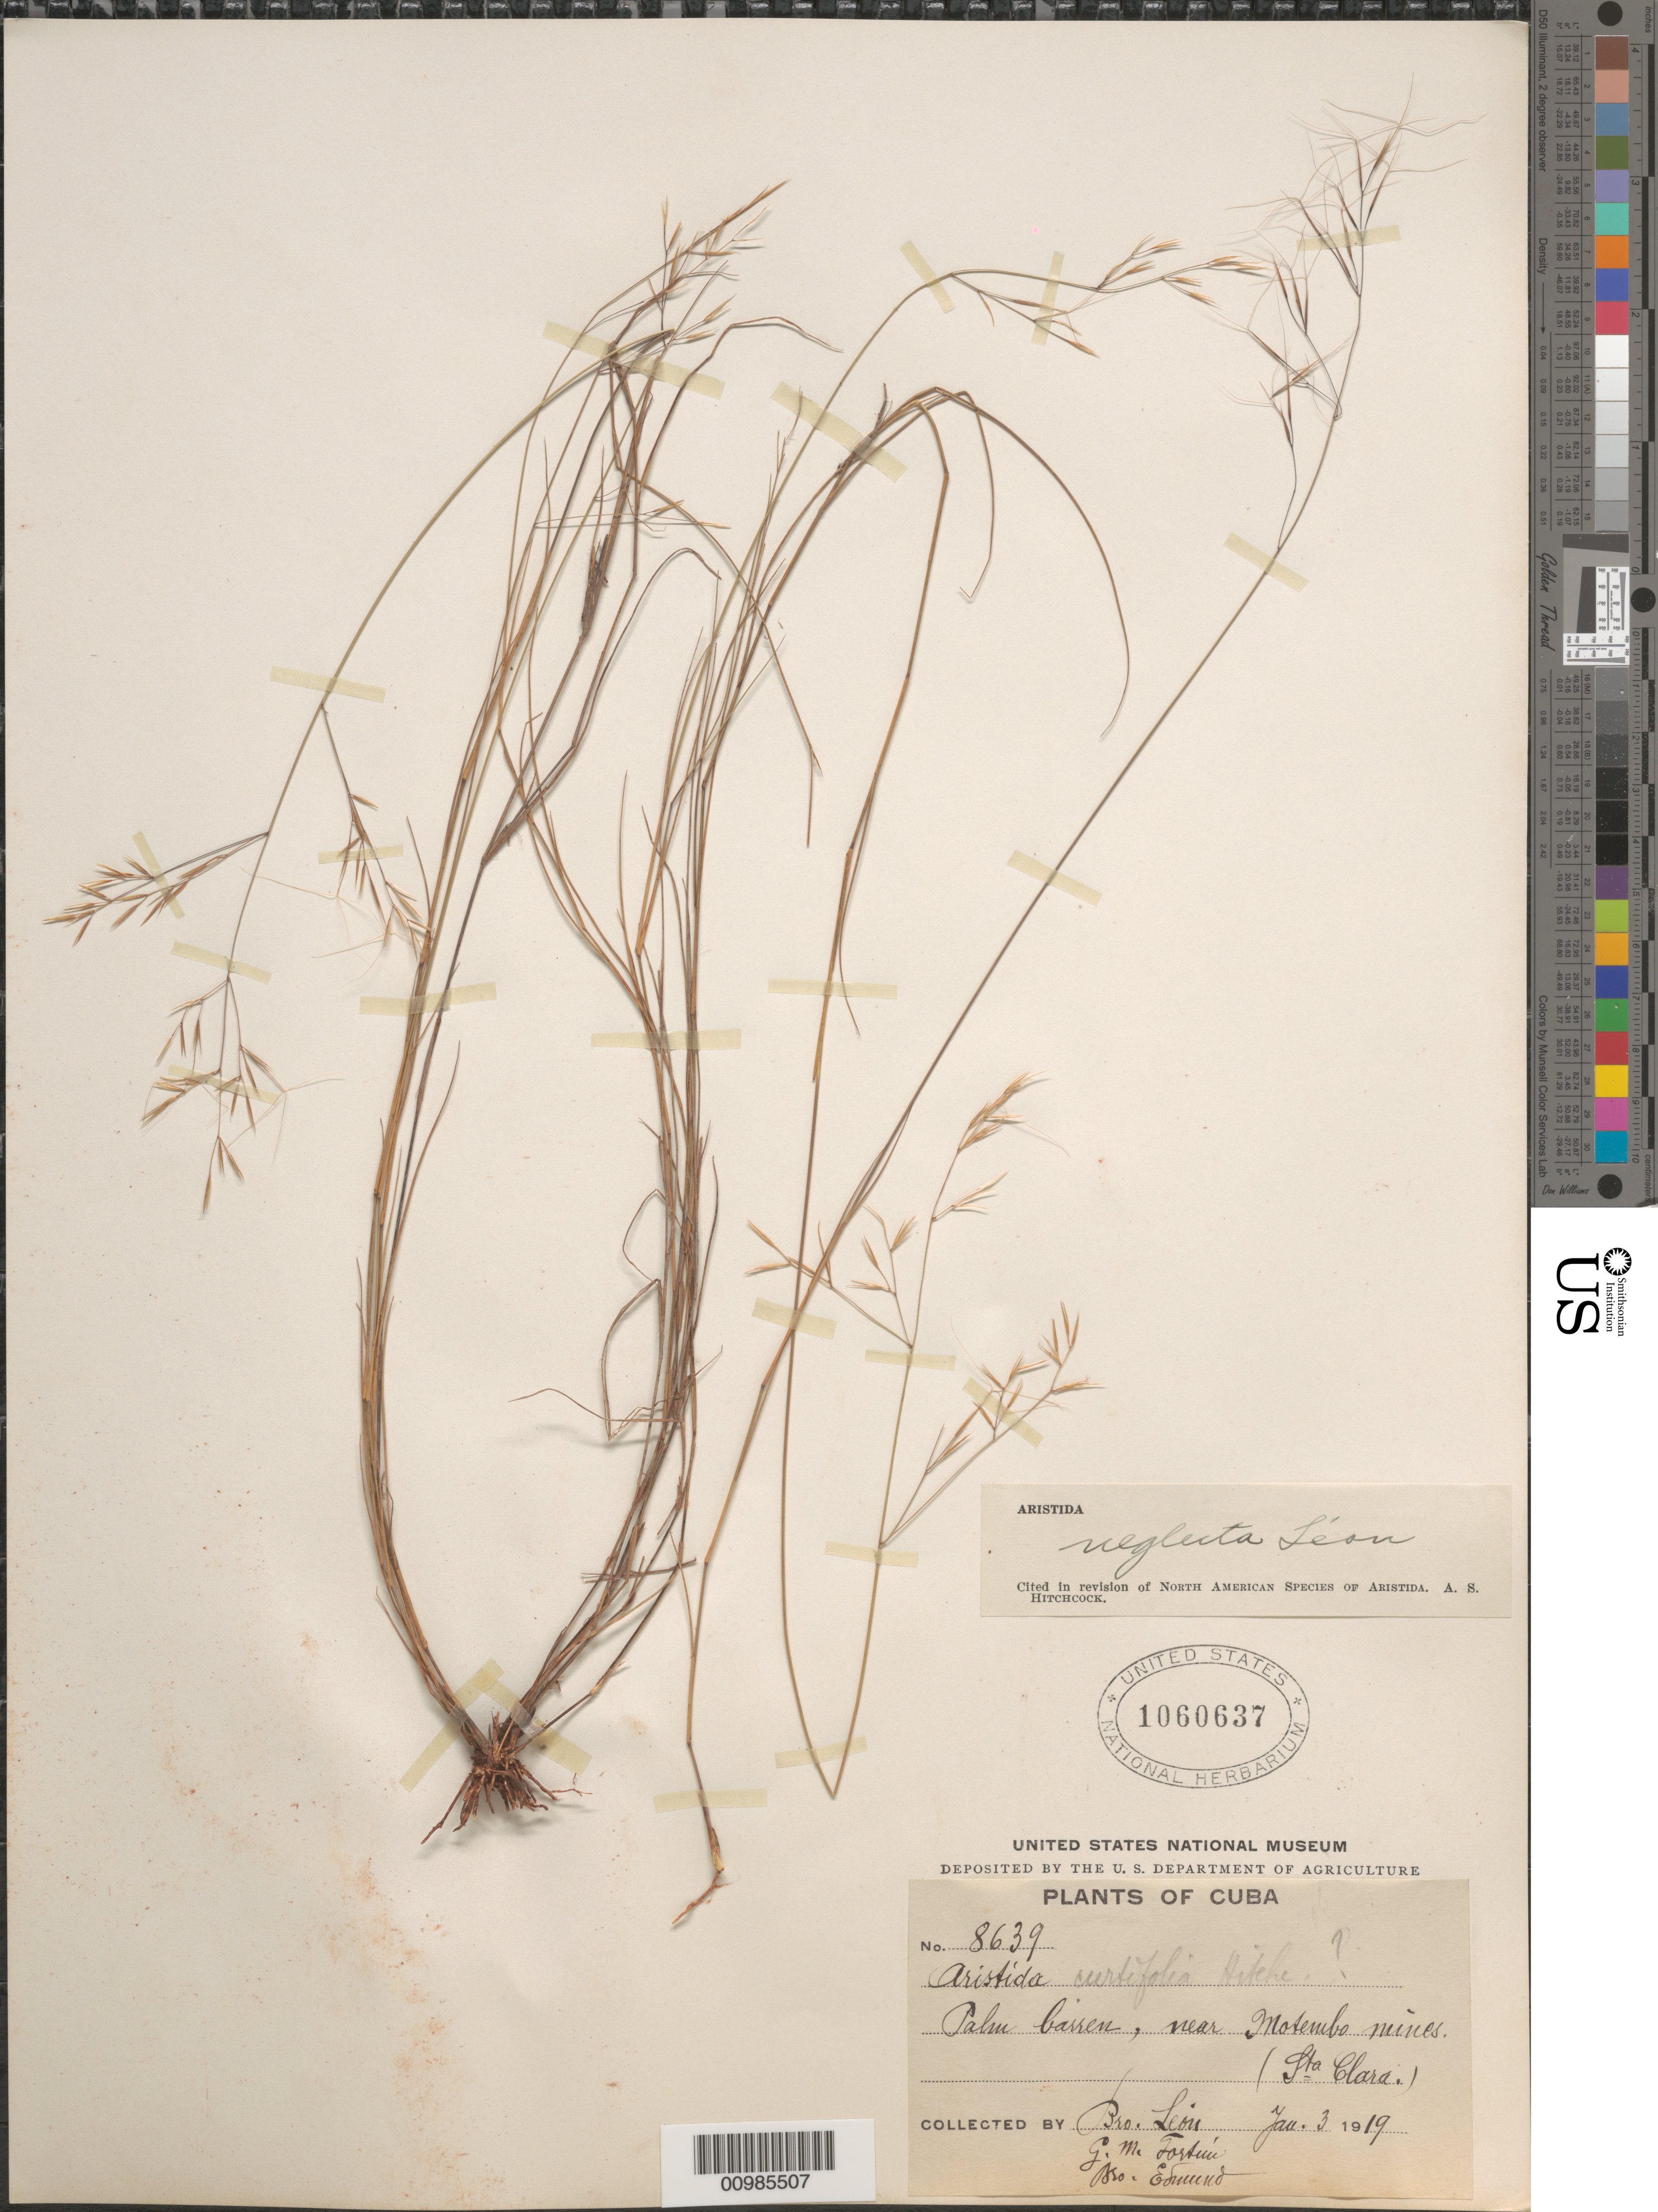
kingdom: Plantae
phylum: Tracheophyta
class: Liliopsida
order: Poales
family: Poaceae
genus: Aristida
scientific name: Aristida neglecta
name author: León ex Hitchc.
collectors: Bro. León, G. Fortun & B. Edmond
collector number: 8639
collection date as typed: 03 Jan 1919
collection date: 1919-01-03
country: Cuba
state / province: Villa Clara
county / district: Santa Clara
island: Cuba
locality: near Motembo Mines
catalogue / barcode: US 1060637